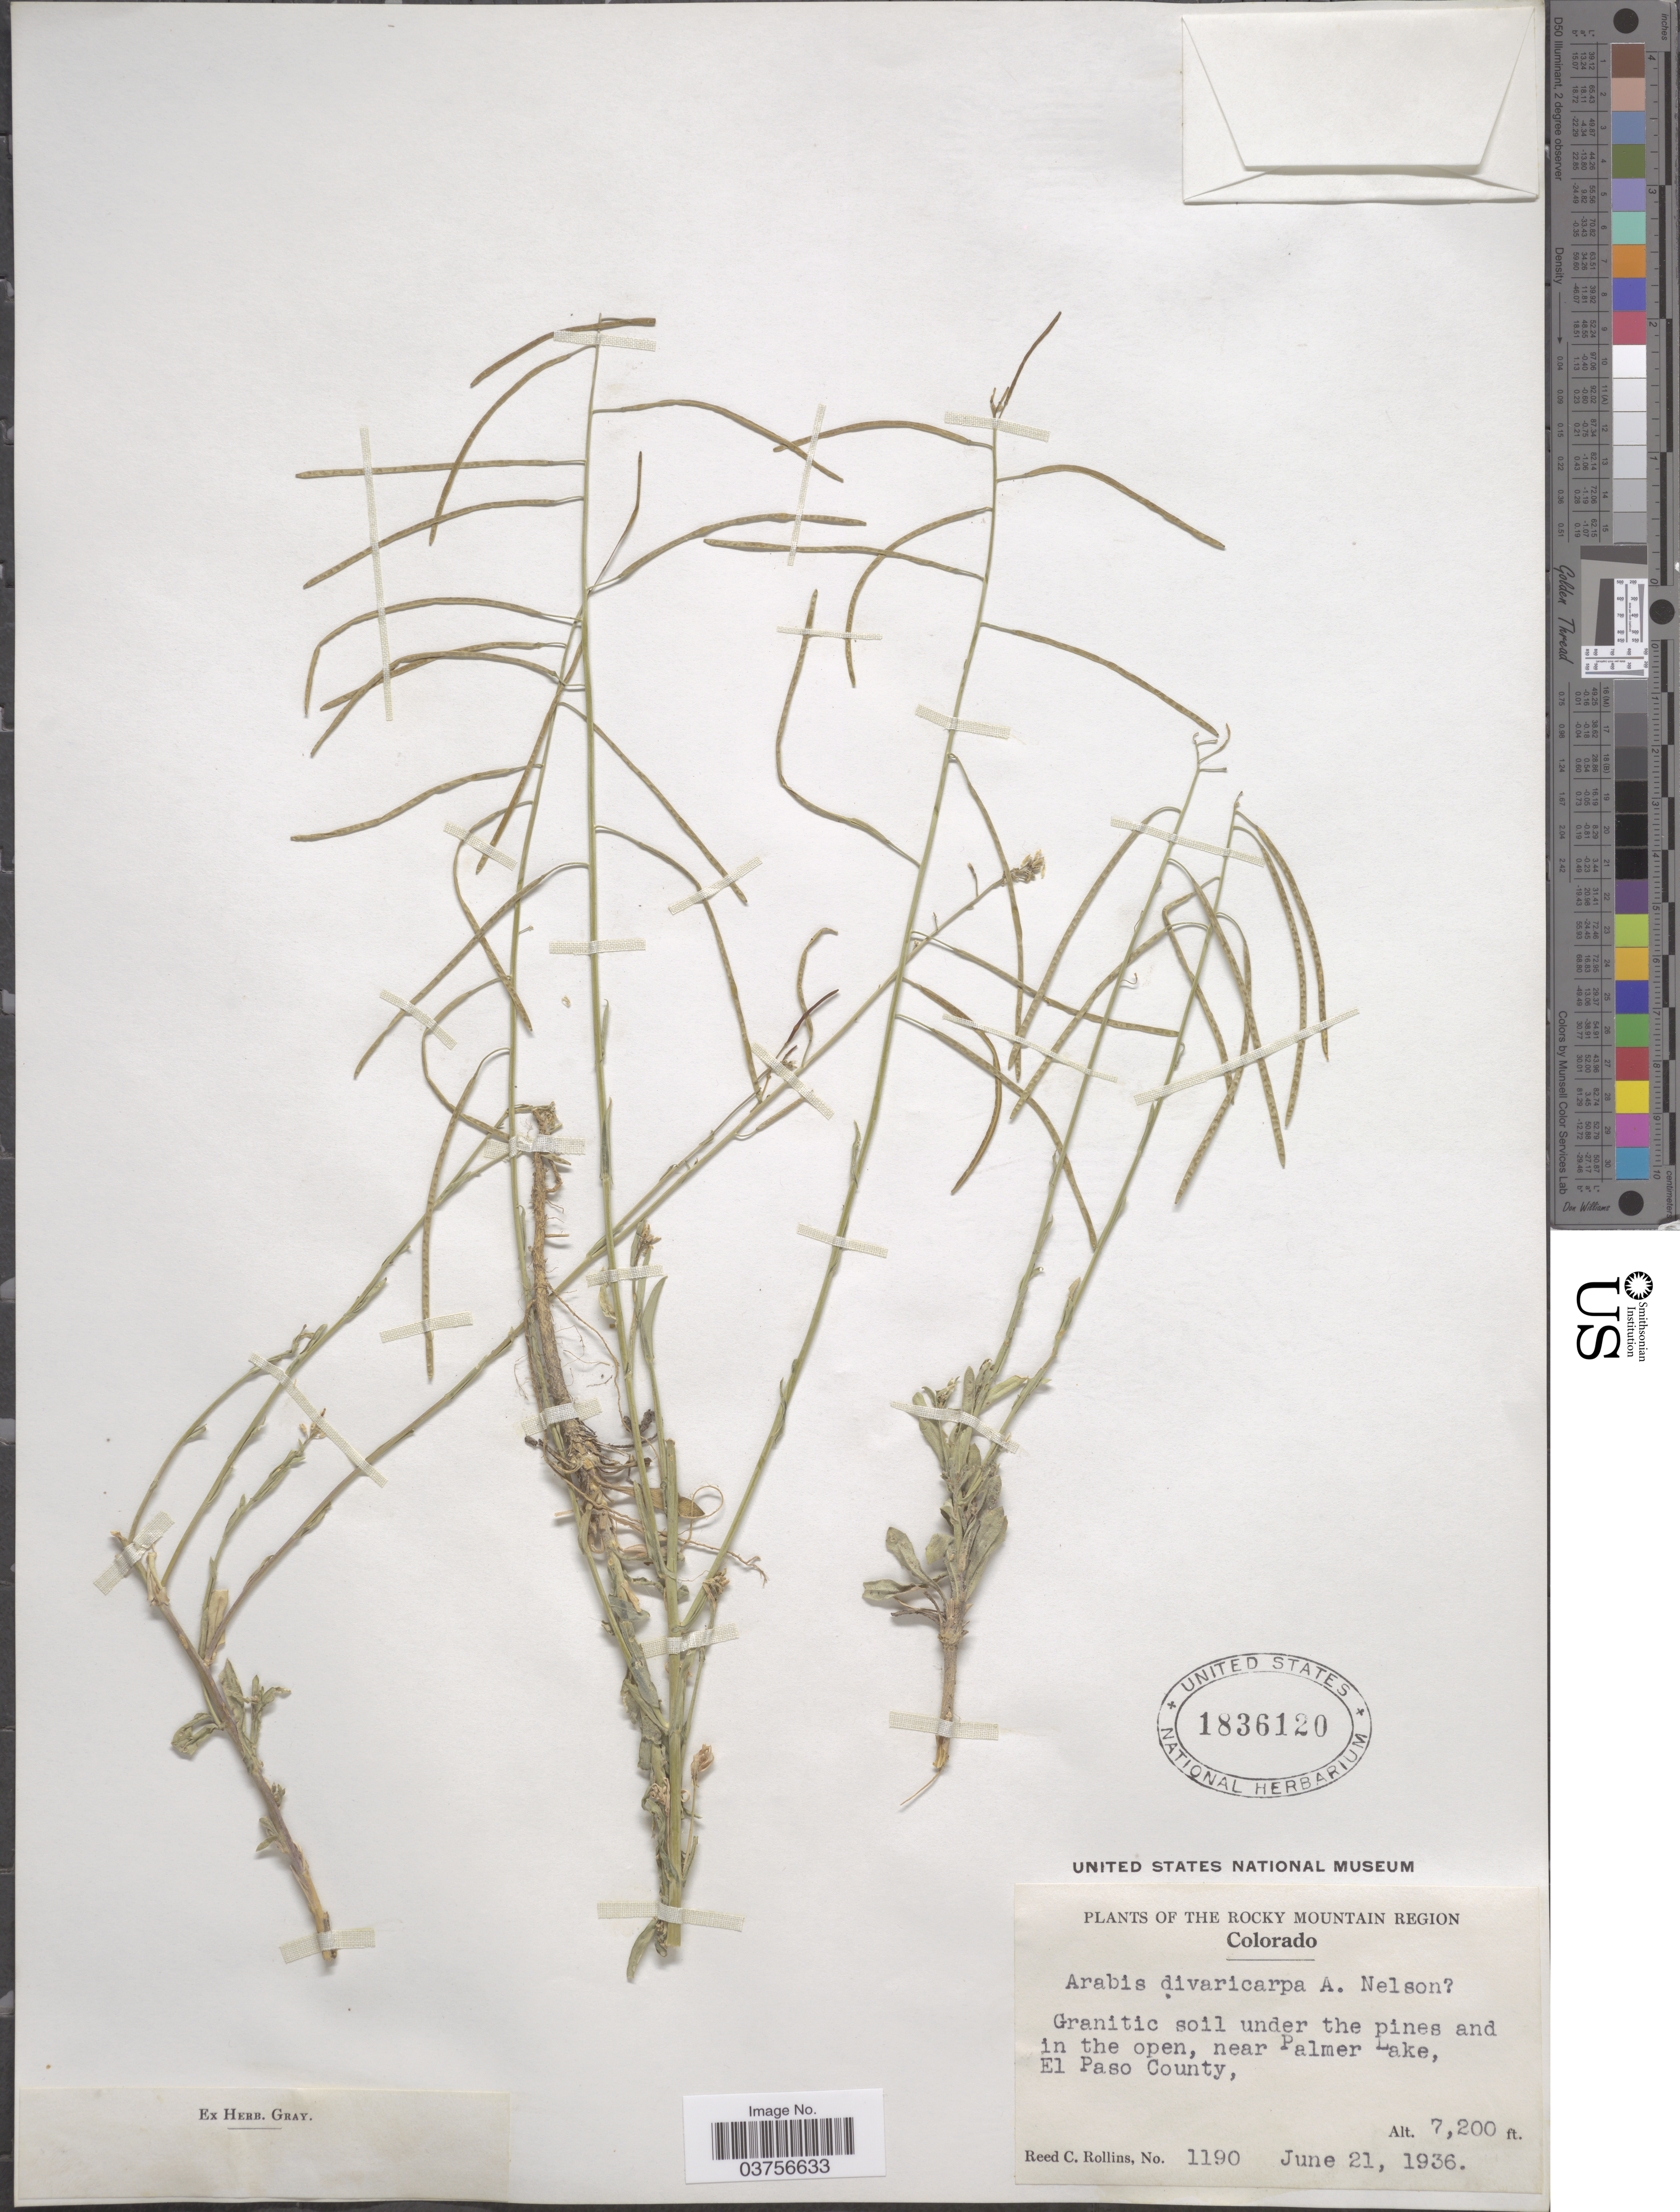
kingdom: Plantae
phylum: Tracheophyta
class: Magnoliopsida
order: Brassicales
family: Brassicaceae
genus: Arabis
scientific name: Arabis divaricarpa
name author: A. Nelson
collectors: R. C. Rollins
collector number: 1190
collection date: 1936-06-21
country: United States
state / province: Colorado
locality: The Rocky Mountain Region. Near Palmer Lake, El Paso County.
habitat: granitic soil under the pines and in the open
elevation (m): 2195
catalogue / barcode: US 1836120